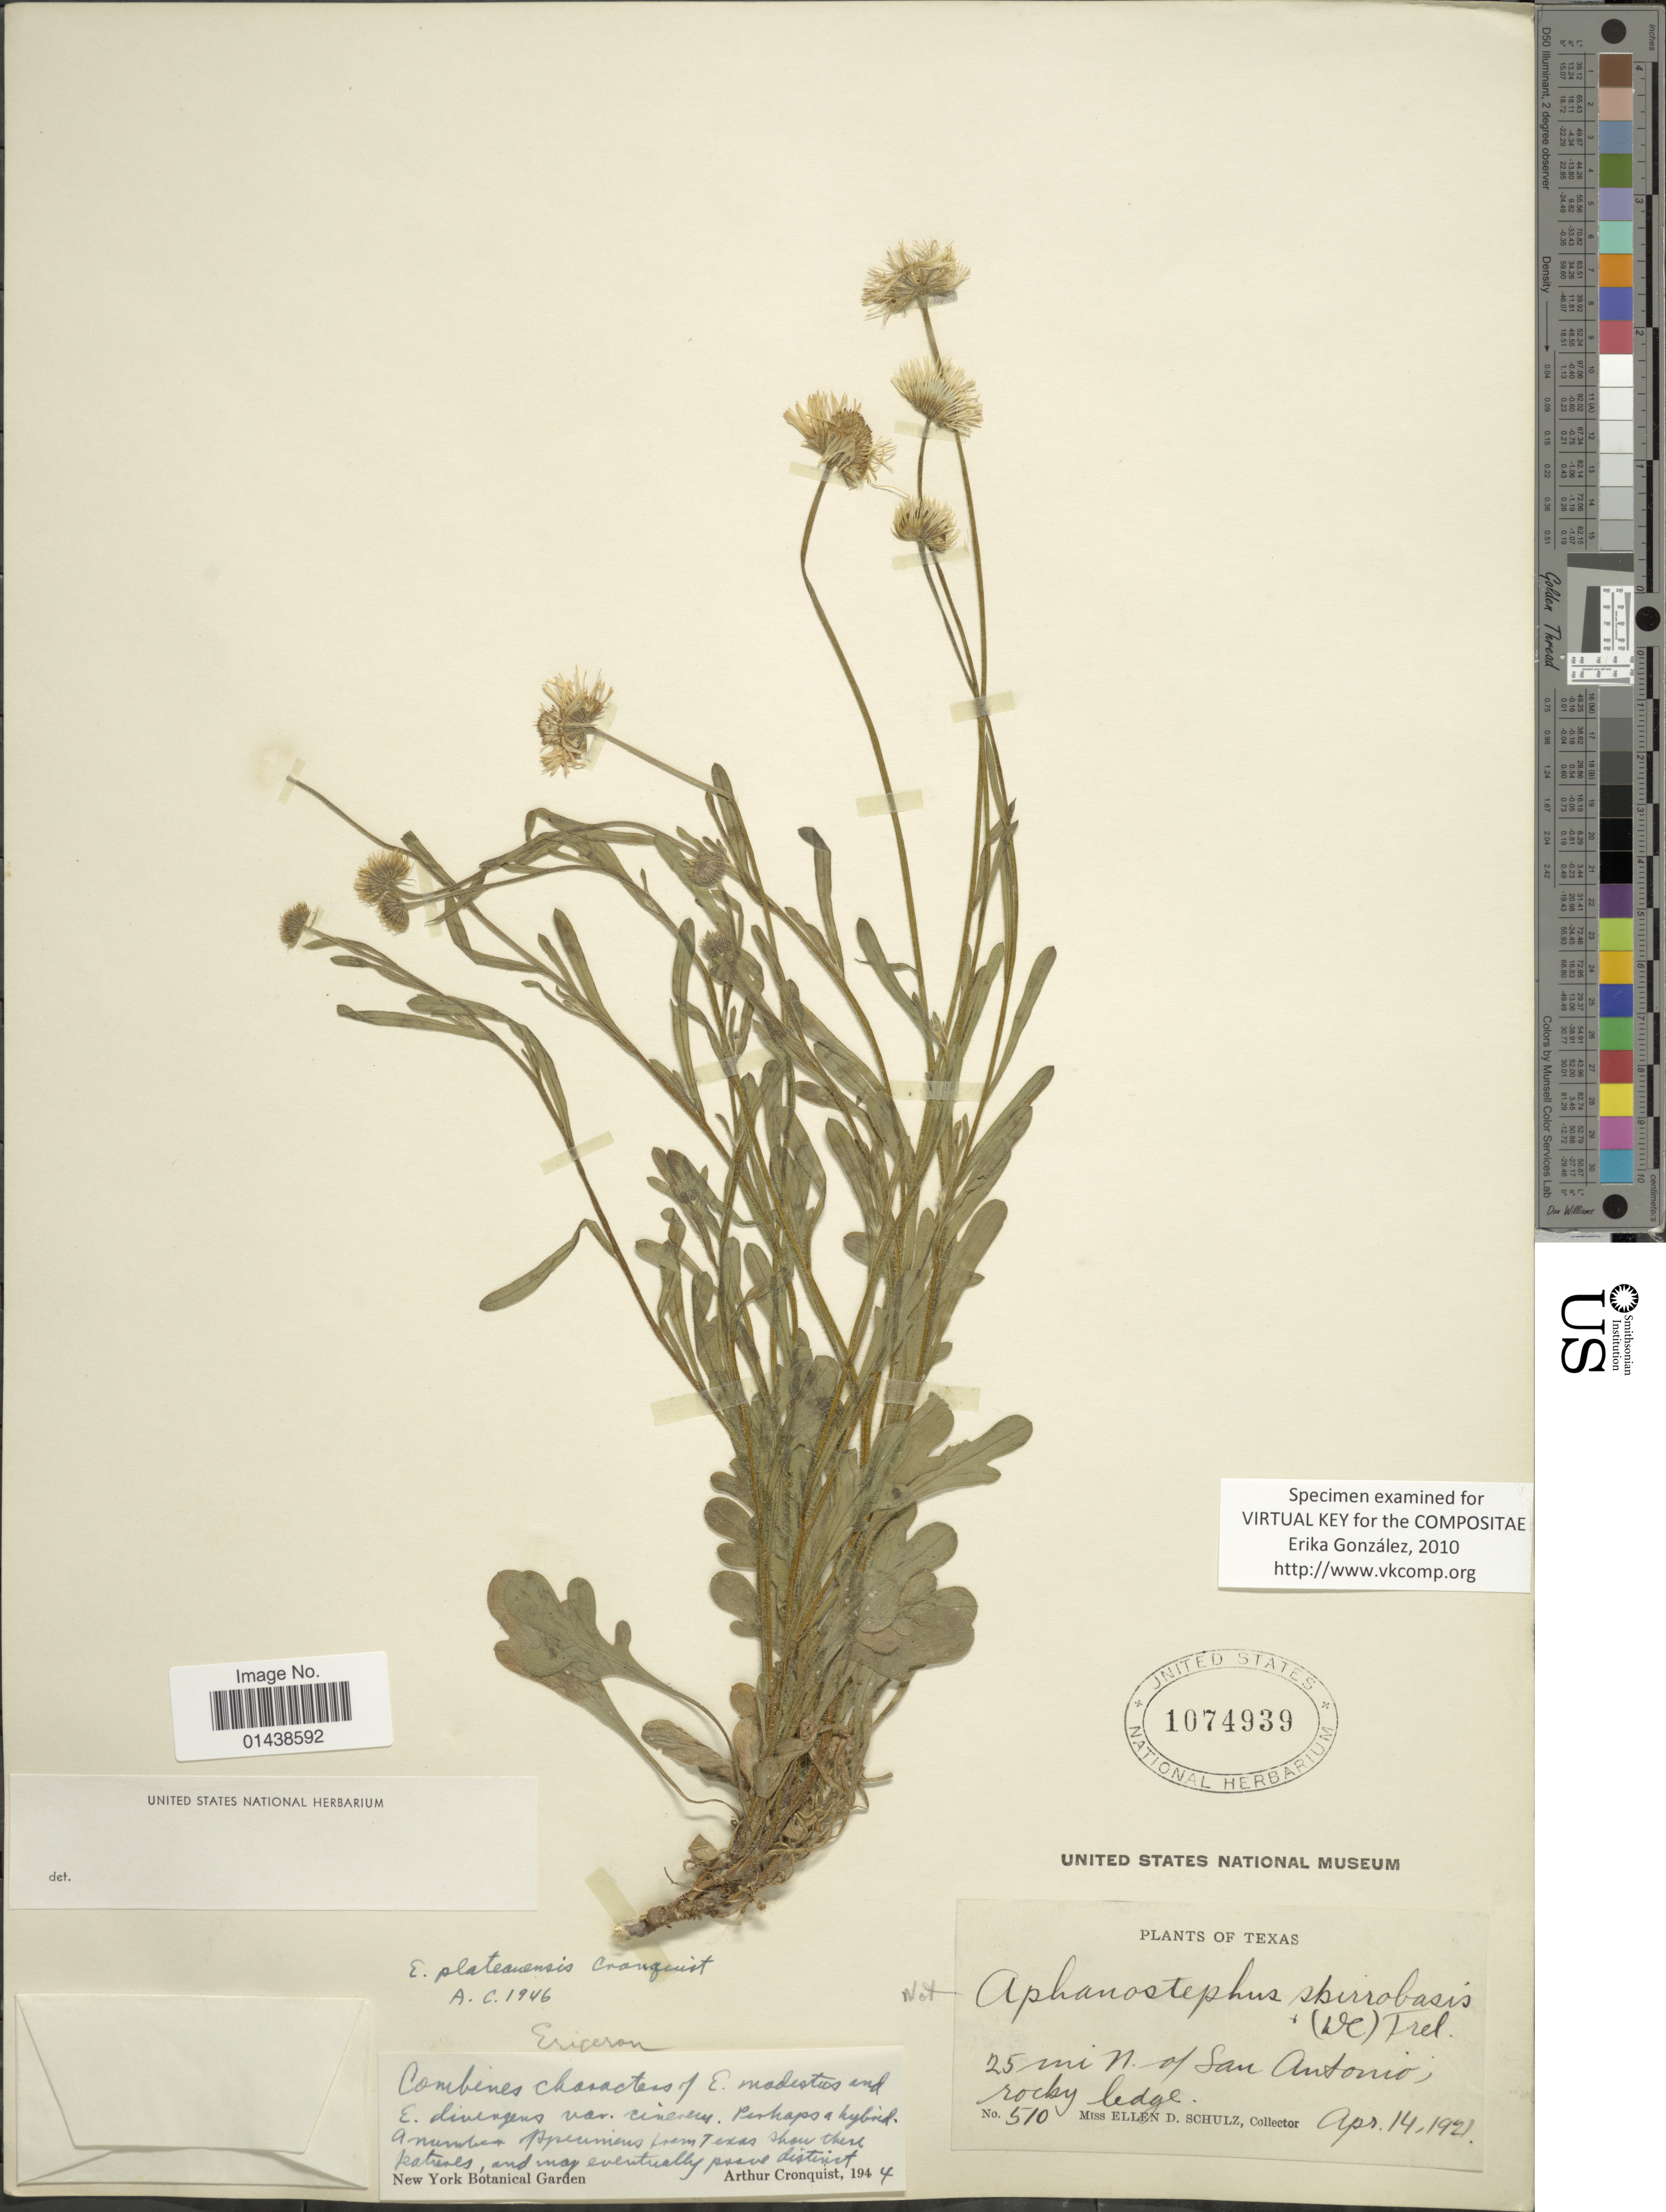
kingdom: Plantae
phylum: Tracheophyta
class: Magnoliopsida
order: Asterales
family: Asteraceae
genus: Erigeron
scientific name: Erigeron modestus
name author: A. Gray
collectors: E. D. Schulz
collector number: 510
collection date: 1921-04-14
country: United States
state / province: Texas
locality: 25 mi N. of San Antonio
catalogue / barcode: US 1074939